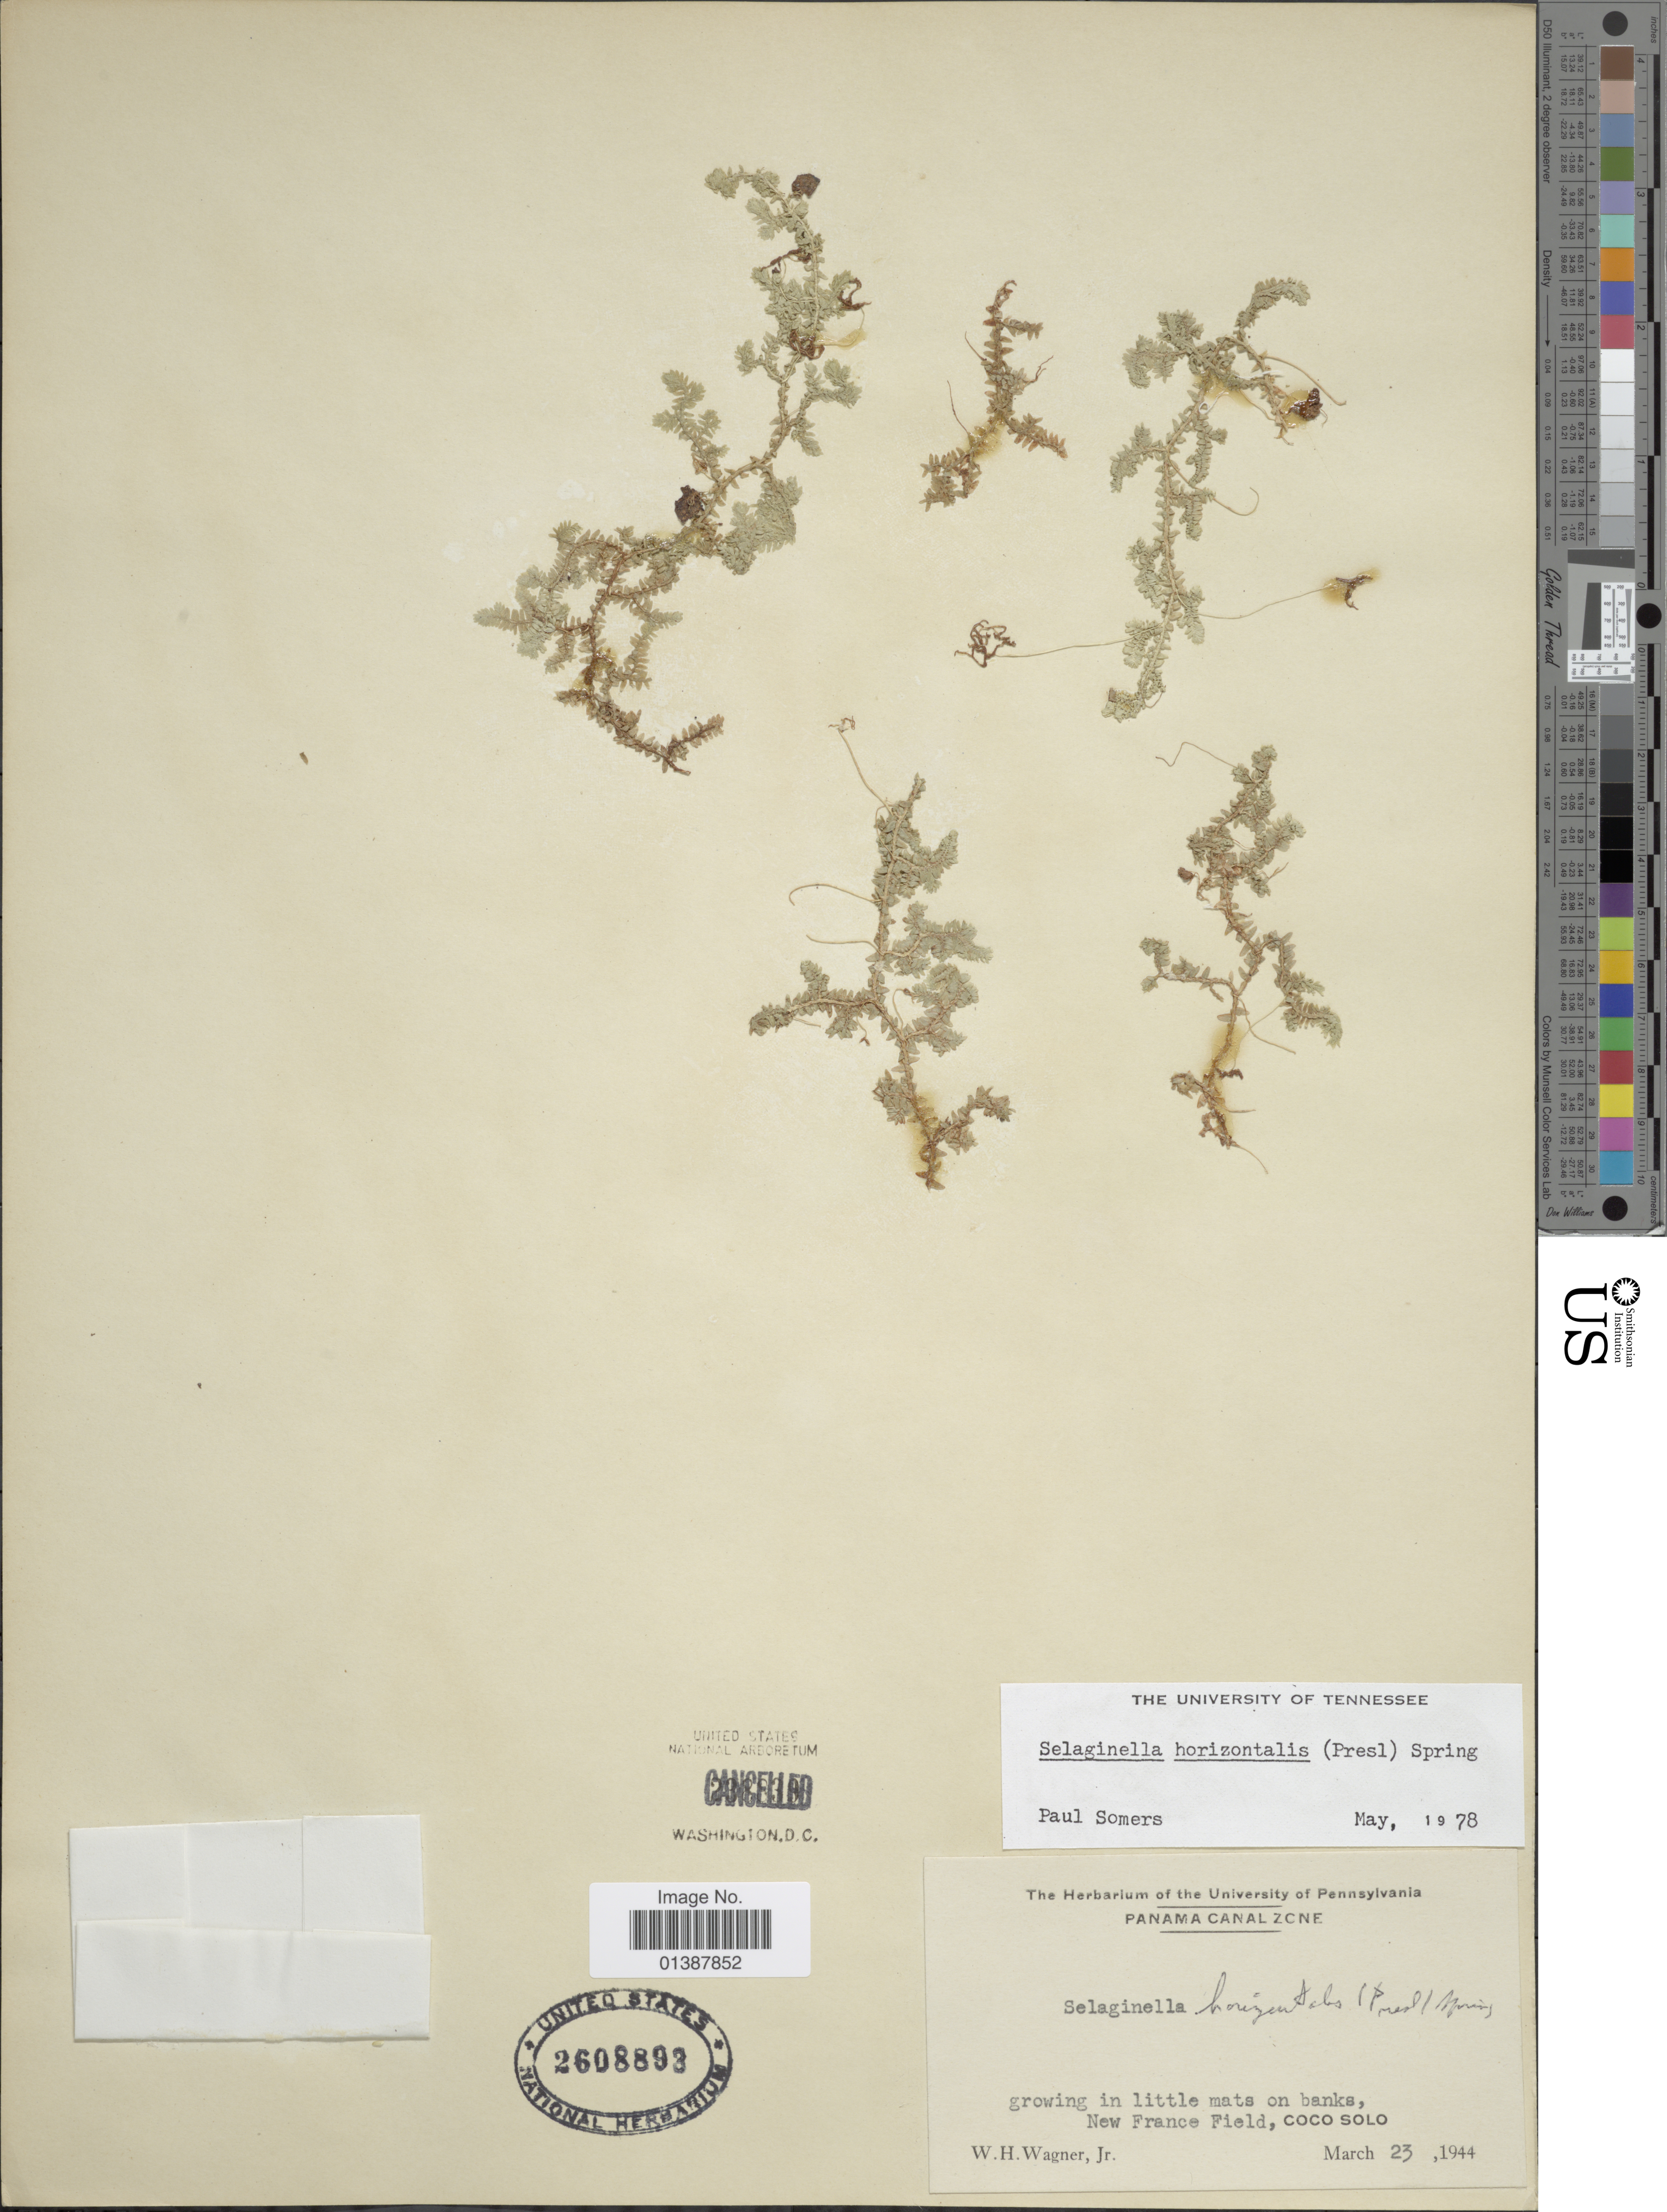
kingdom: Plantae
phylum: Tracheophyta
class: Lycopodiopsida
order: Selaginellales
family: Selaginellaceae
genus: Selaginella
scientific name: Selaginella horizontalis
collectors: W. H. Wagner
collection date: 1944-03-23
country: Panama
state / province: Colón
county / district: Canal Zone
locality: Panama Canal Zone, growing in little mats on banks, New France field, coco solo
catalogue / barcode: US 2608893